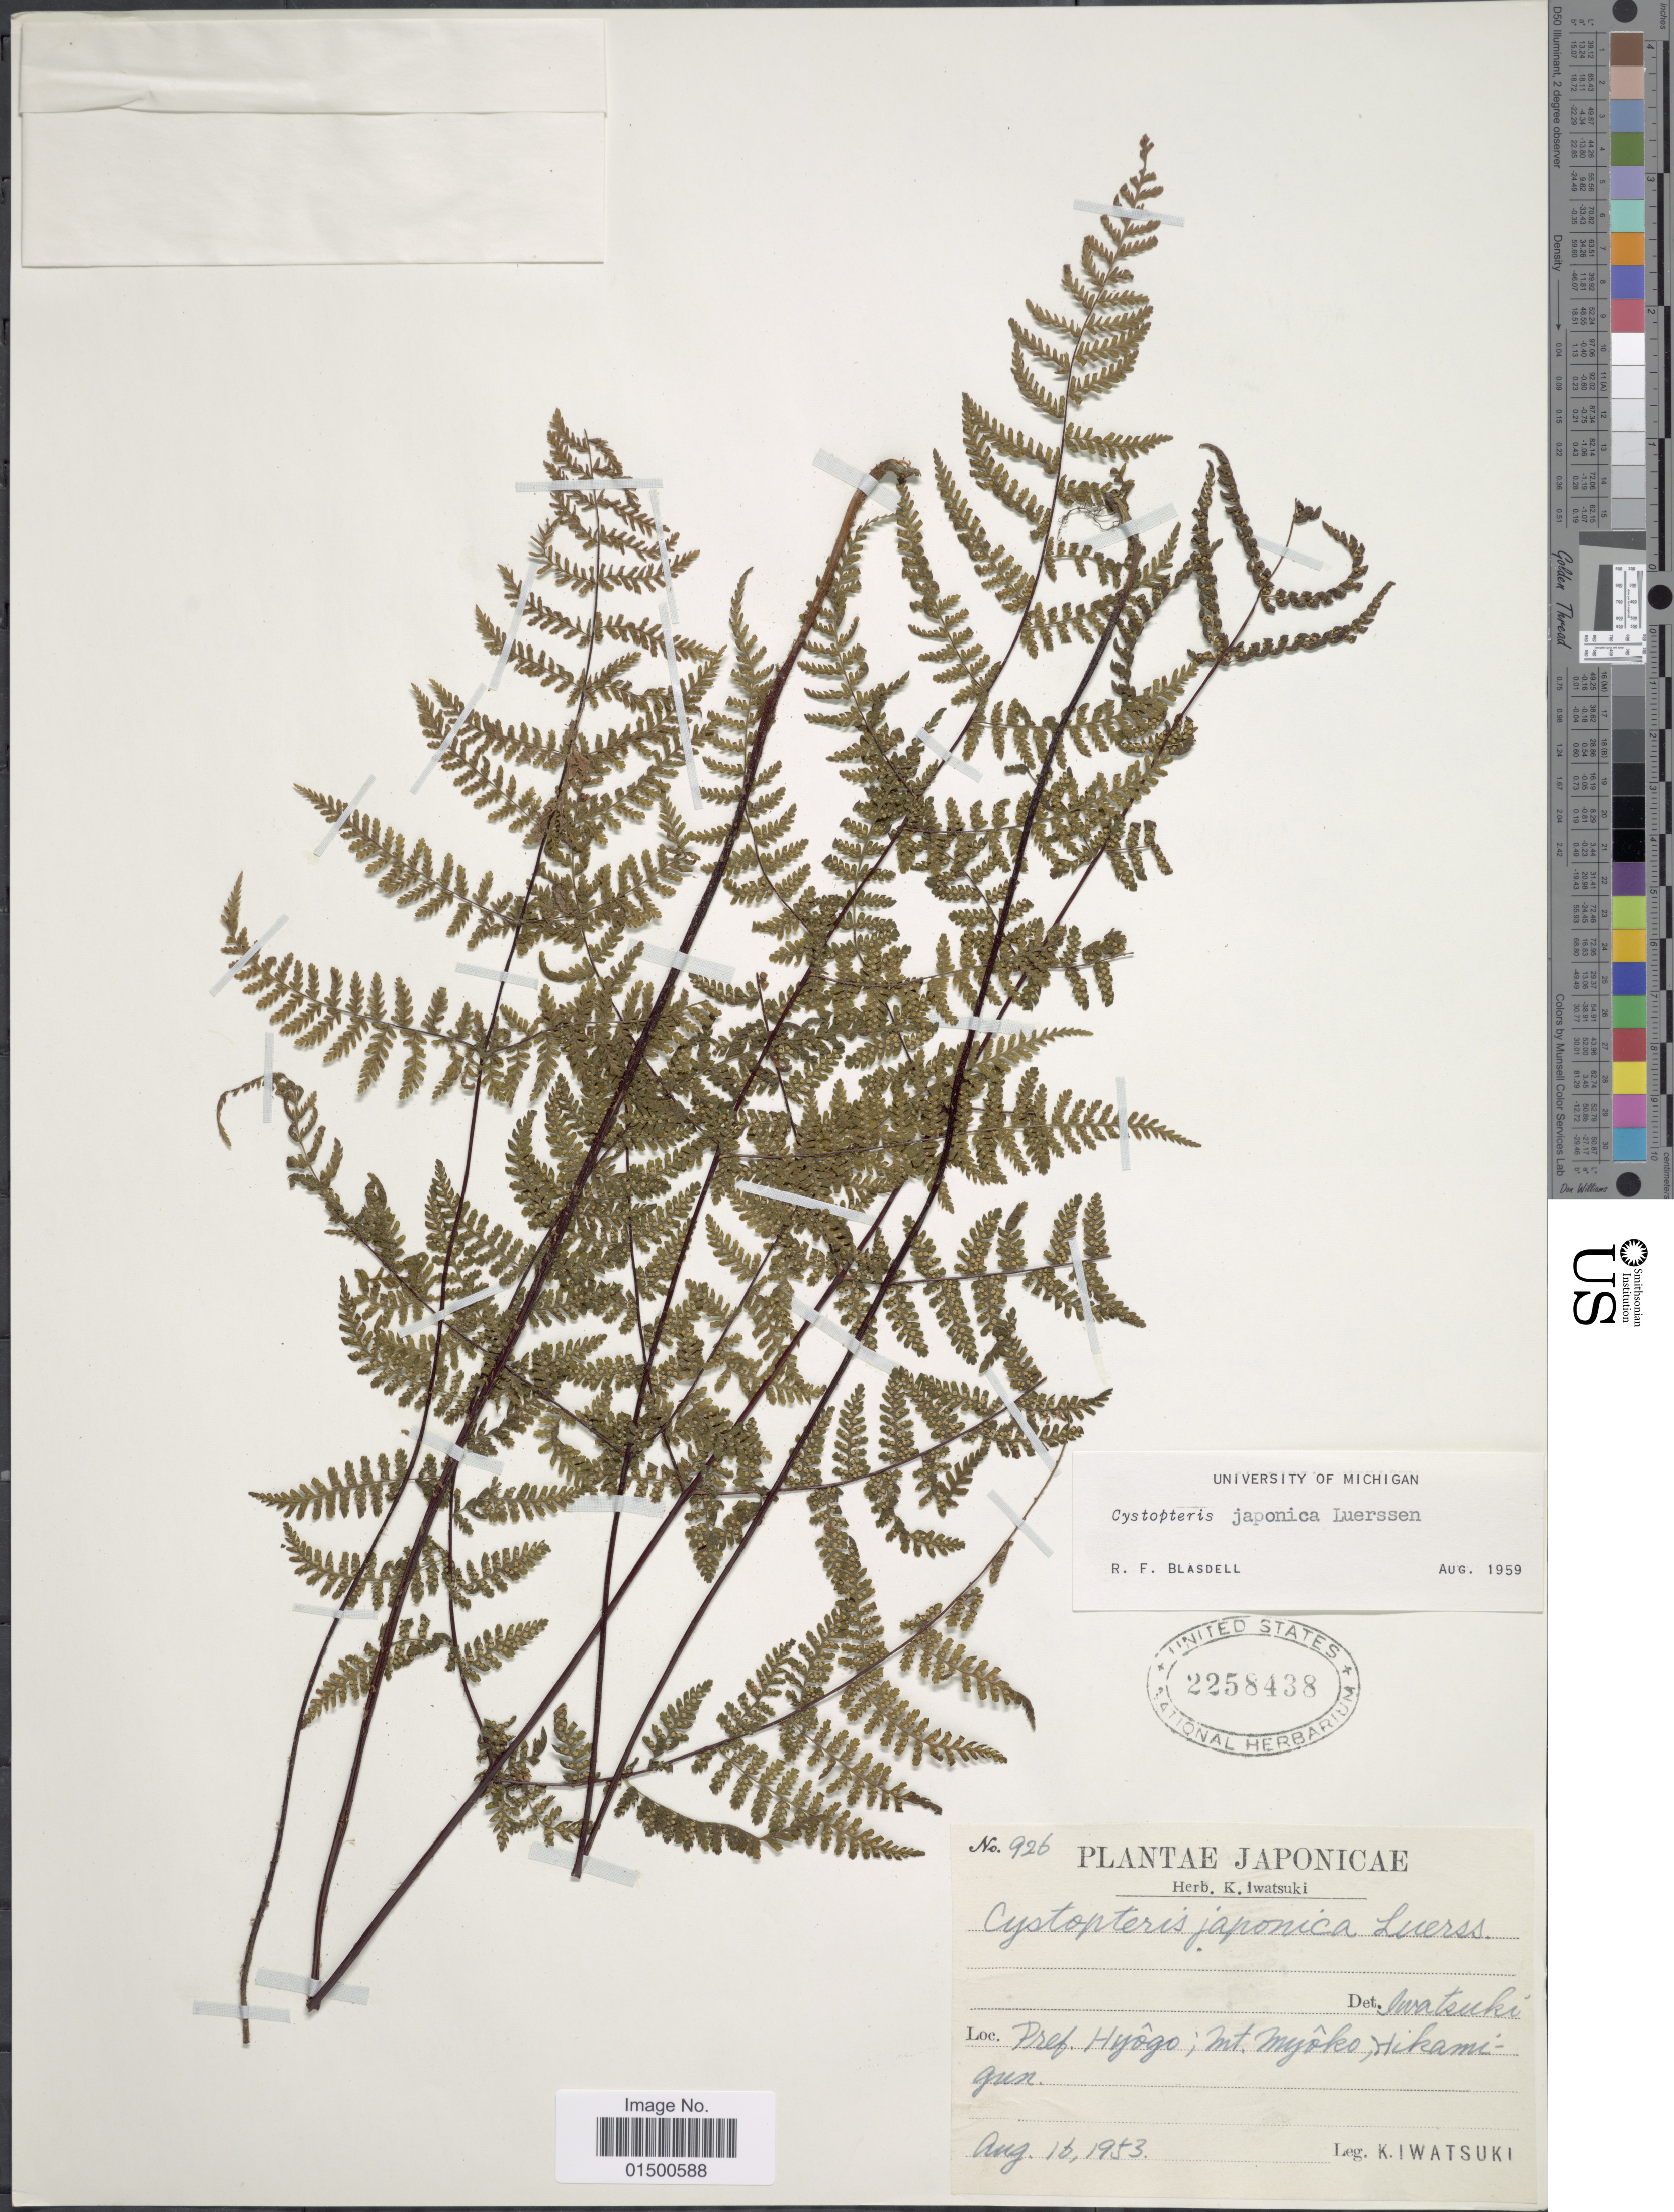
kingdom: Plantae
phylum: Tracheophyta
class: Polypodiopsida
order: Polypodiales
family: Cystopteridaceae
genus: Acystopteris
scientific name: Acystopteris japonica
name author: (Luerss.) K.M. Nakai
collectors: K. Iwatsuki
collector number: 926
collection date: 1953-08-16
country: Japan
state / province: Hyogo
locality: Mt. Myoko, Hikamigun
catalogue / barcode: US 2258438